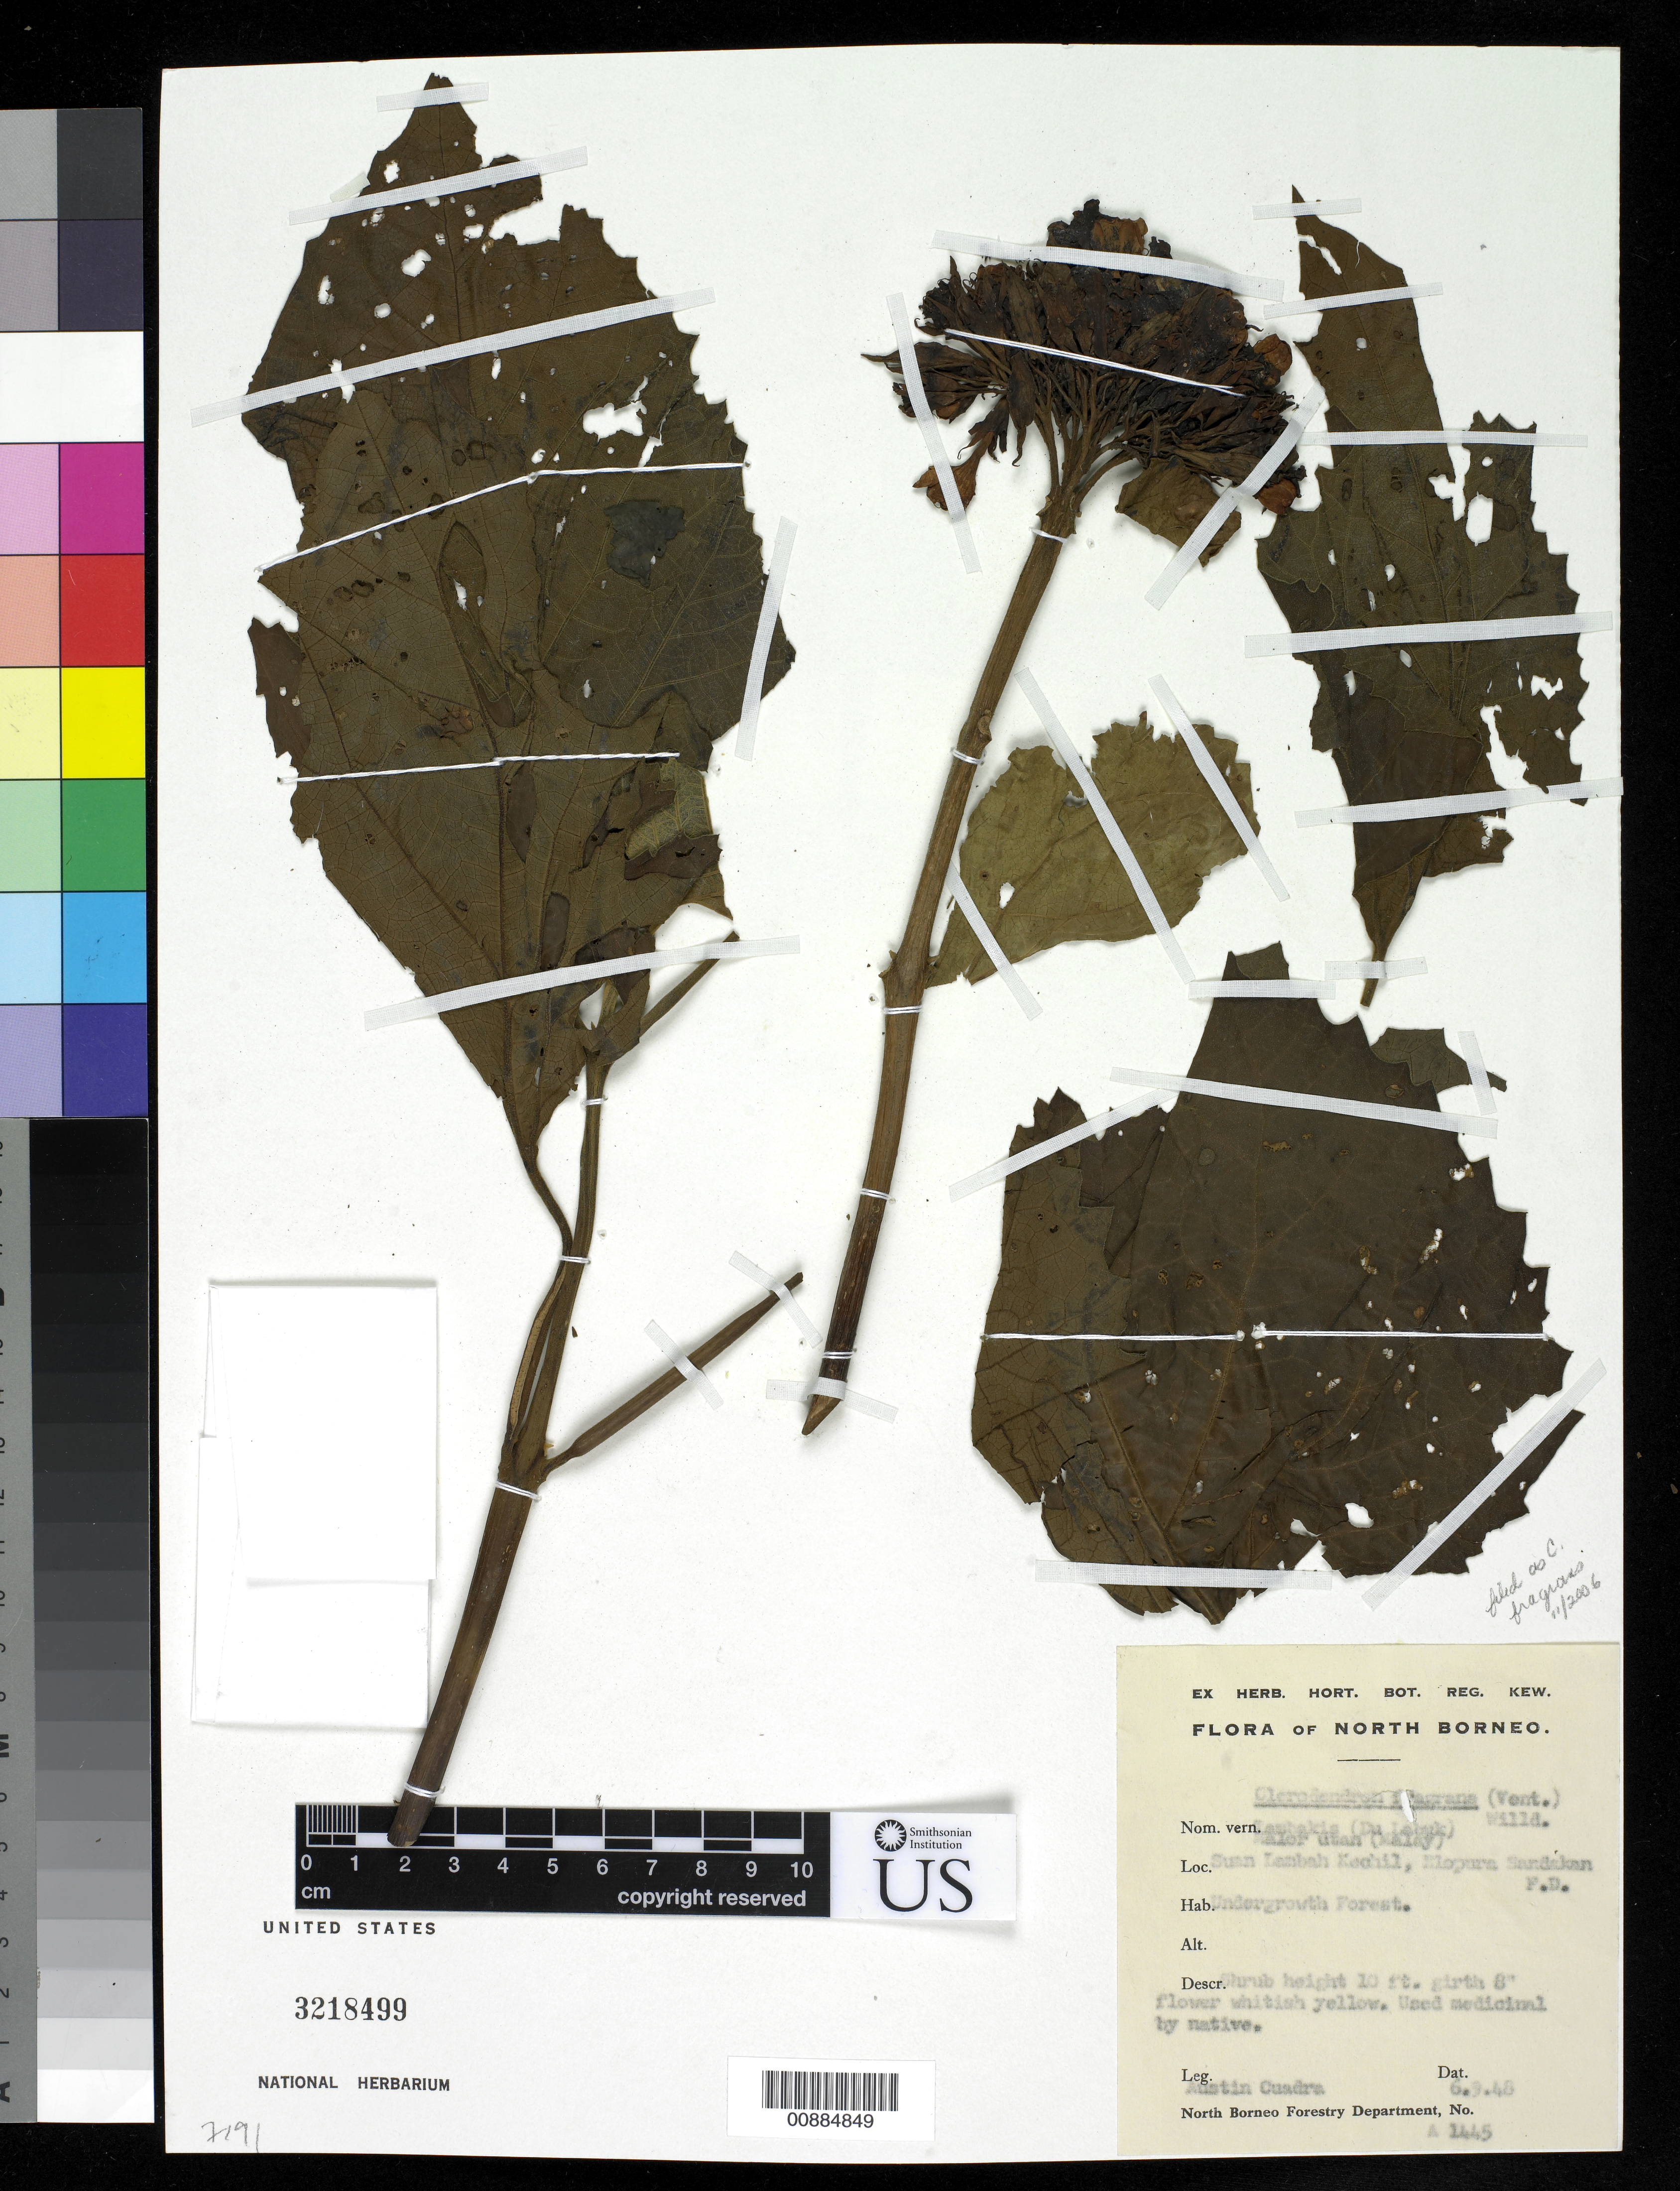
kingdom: Plantae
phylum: Tracheophyta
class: Magnoliopsida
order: Lamiales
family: Lamiaceae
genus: Clerodendrum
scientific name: Clerodendrum fragrans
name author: (Vent.) R. Br.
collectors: A. Cuadra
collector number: A 1445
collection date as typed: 09 Jun 1948 or 06 Sep 1948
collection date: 1948-06-09 or 1948-09-06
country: Indonesia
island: Borneo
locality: Suan Lambah Kechil, Elopura Sandakan F. D.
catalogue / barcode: US 3218499